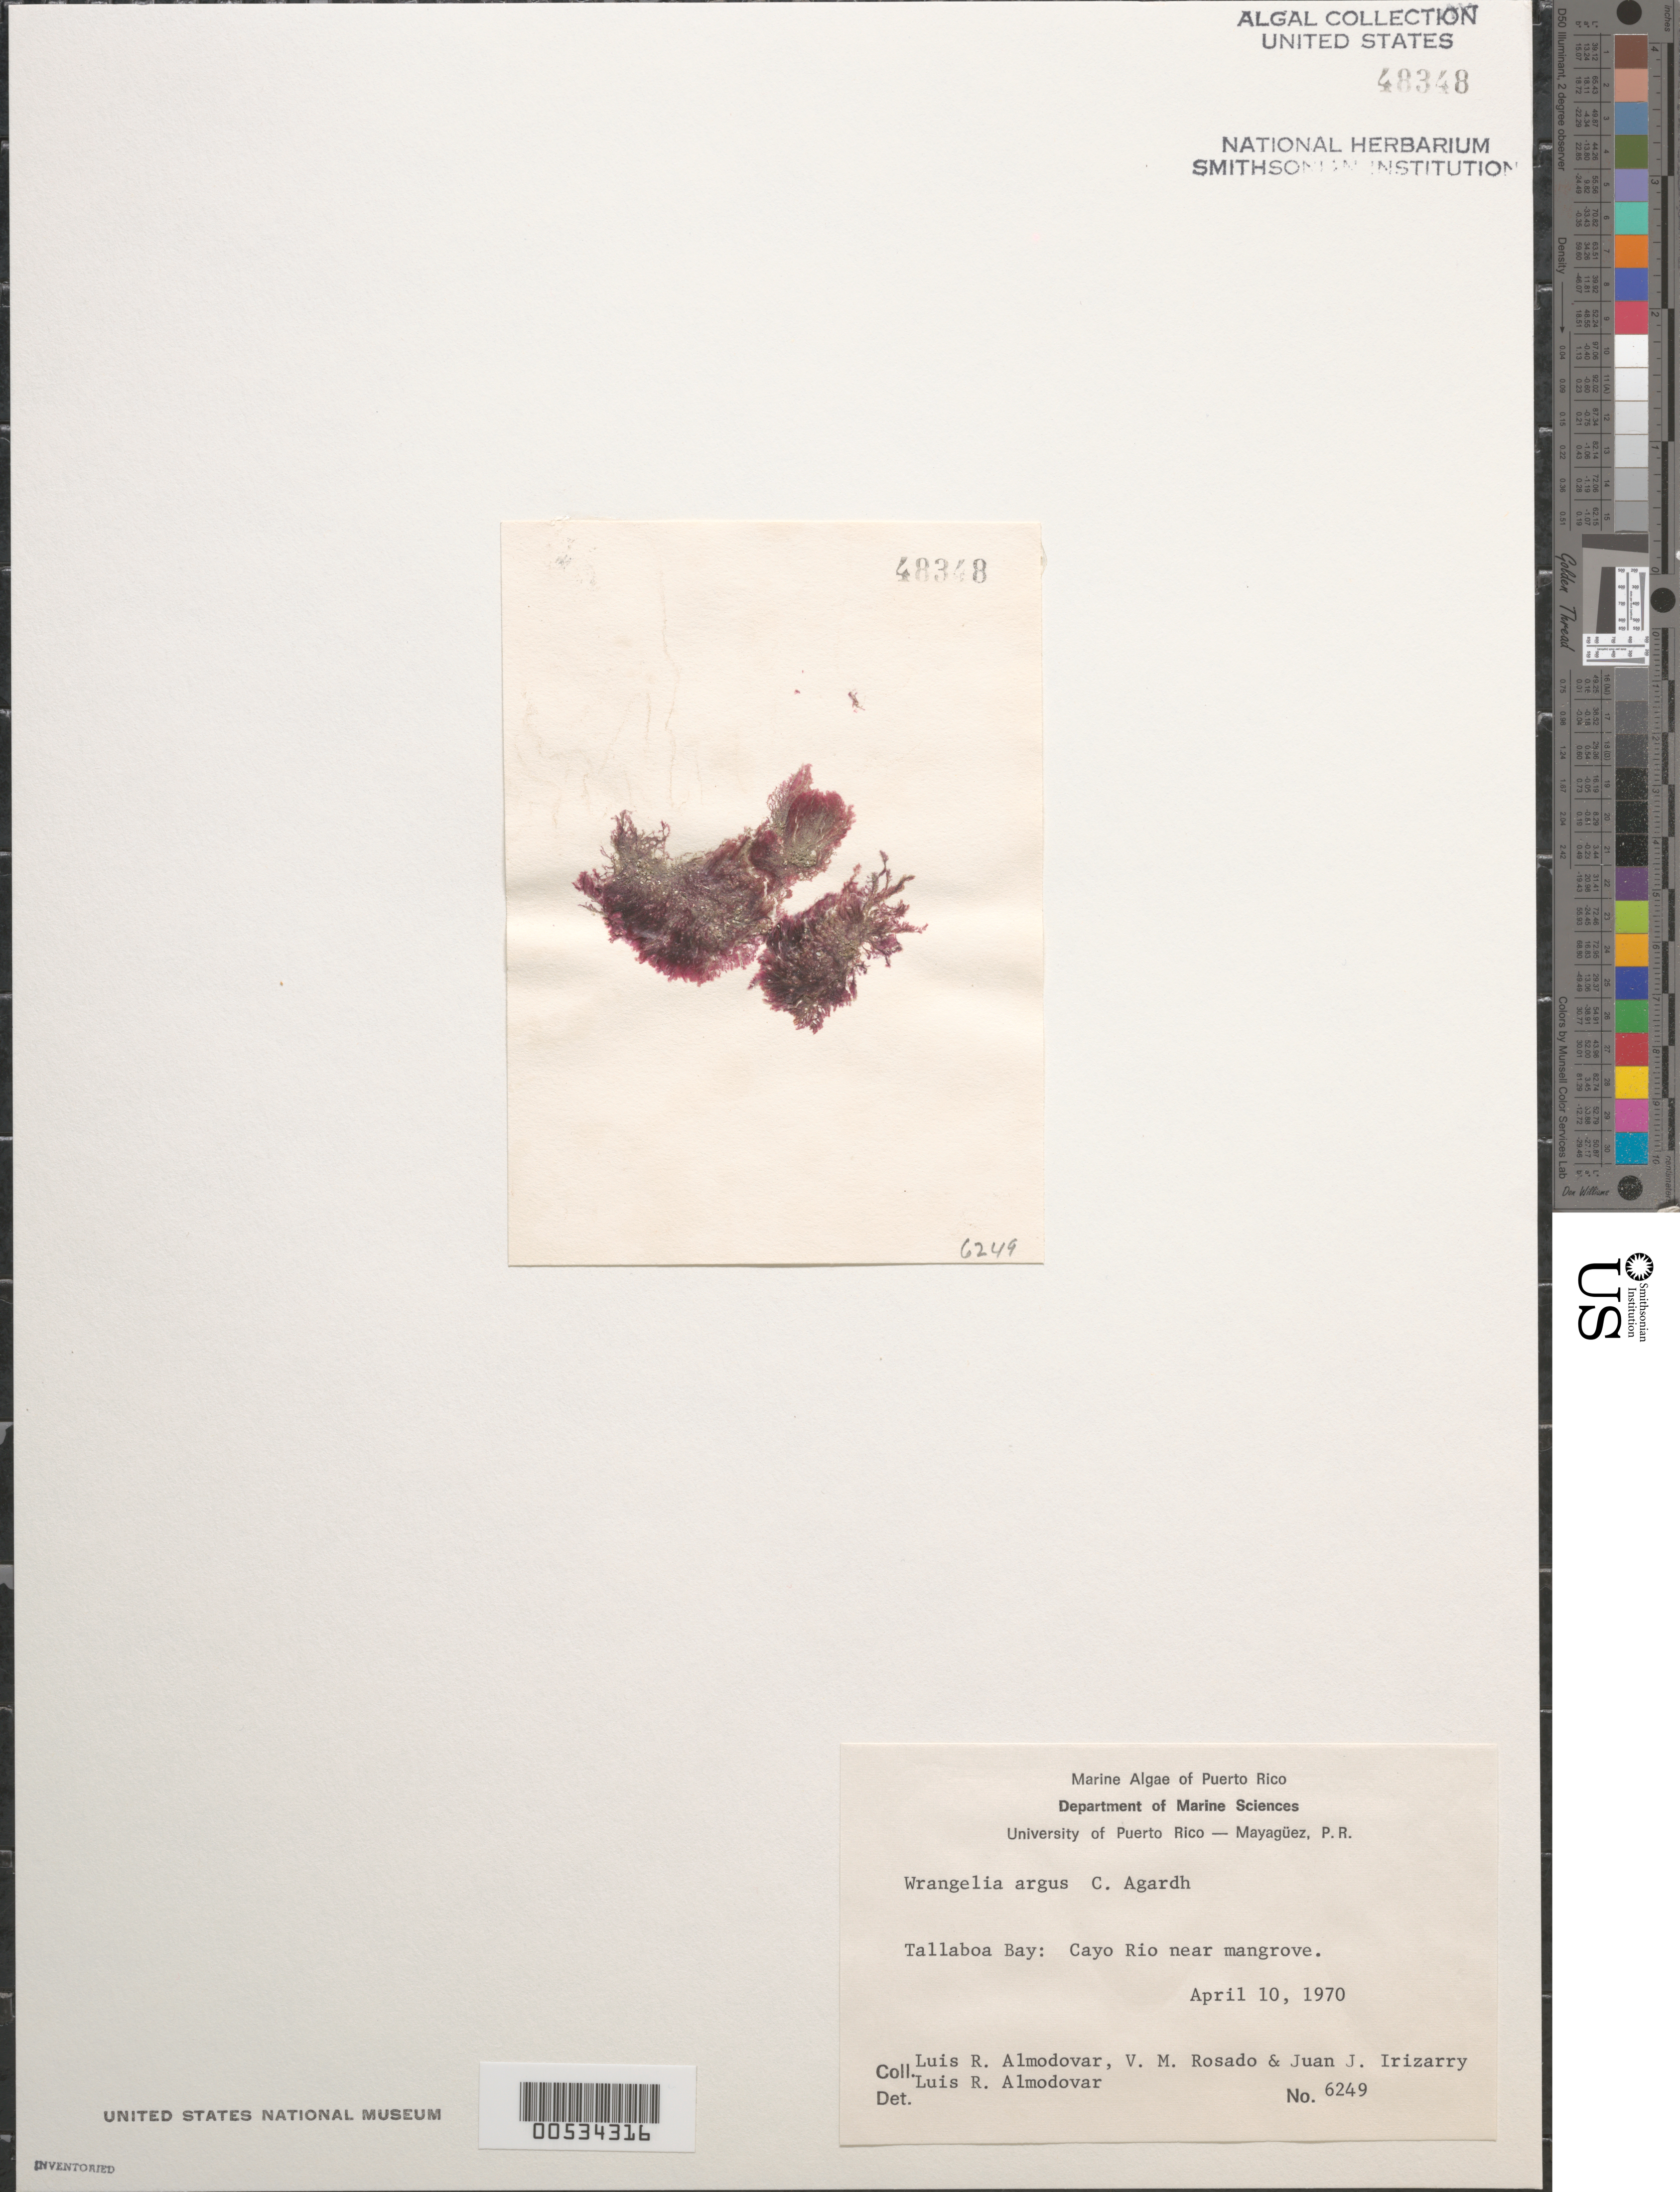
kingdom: Plantae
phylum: Rhodophyta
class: Florideophyceae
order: Ceramiales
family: Wrangeliaceae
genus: Wrangelia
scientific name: Wrangelia argus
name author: (Mont.) Mont.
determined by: Almodovar, L. R.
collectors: L. Almodovar, V. Rosado & J. Irizarry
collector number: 6249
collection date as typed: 10 Apr 1970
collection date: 1970-04-10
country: Puerto Rico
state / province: Penuelas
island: Cayo Rio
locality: Tallaboa Bay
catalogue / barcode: US 48348